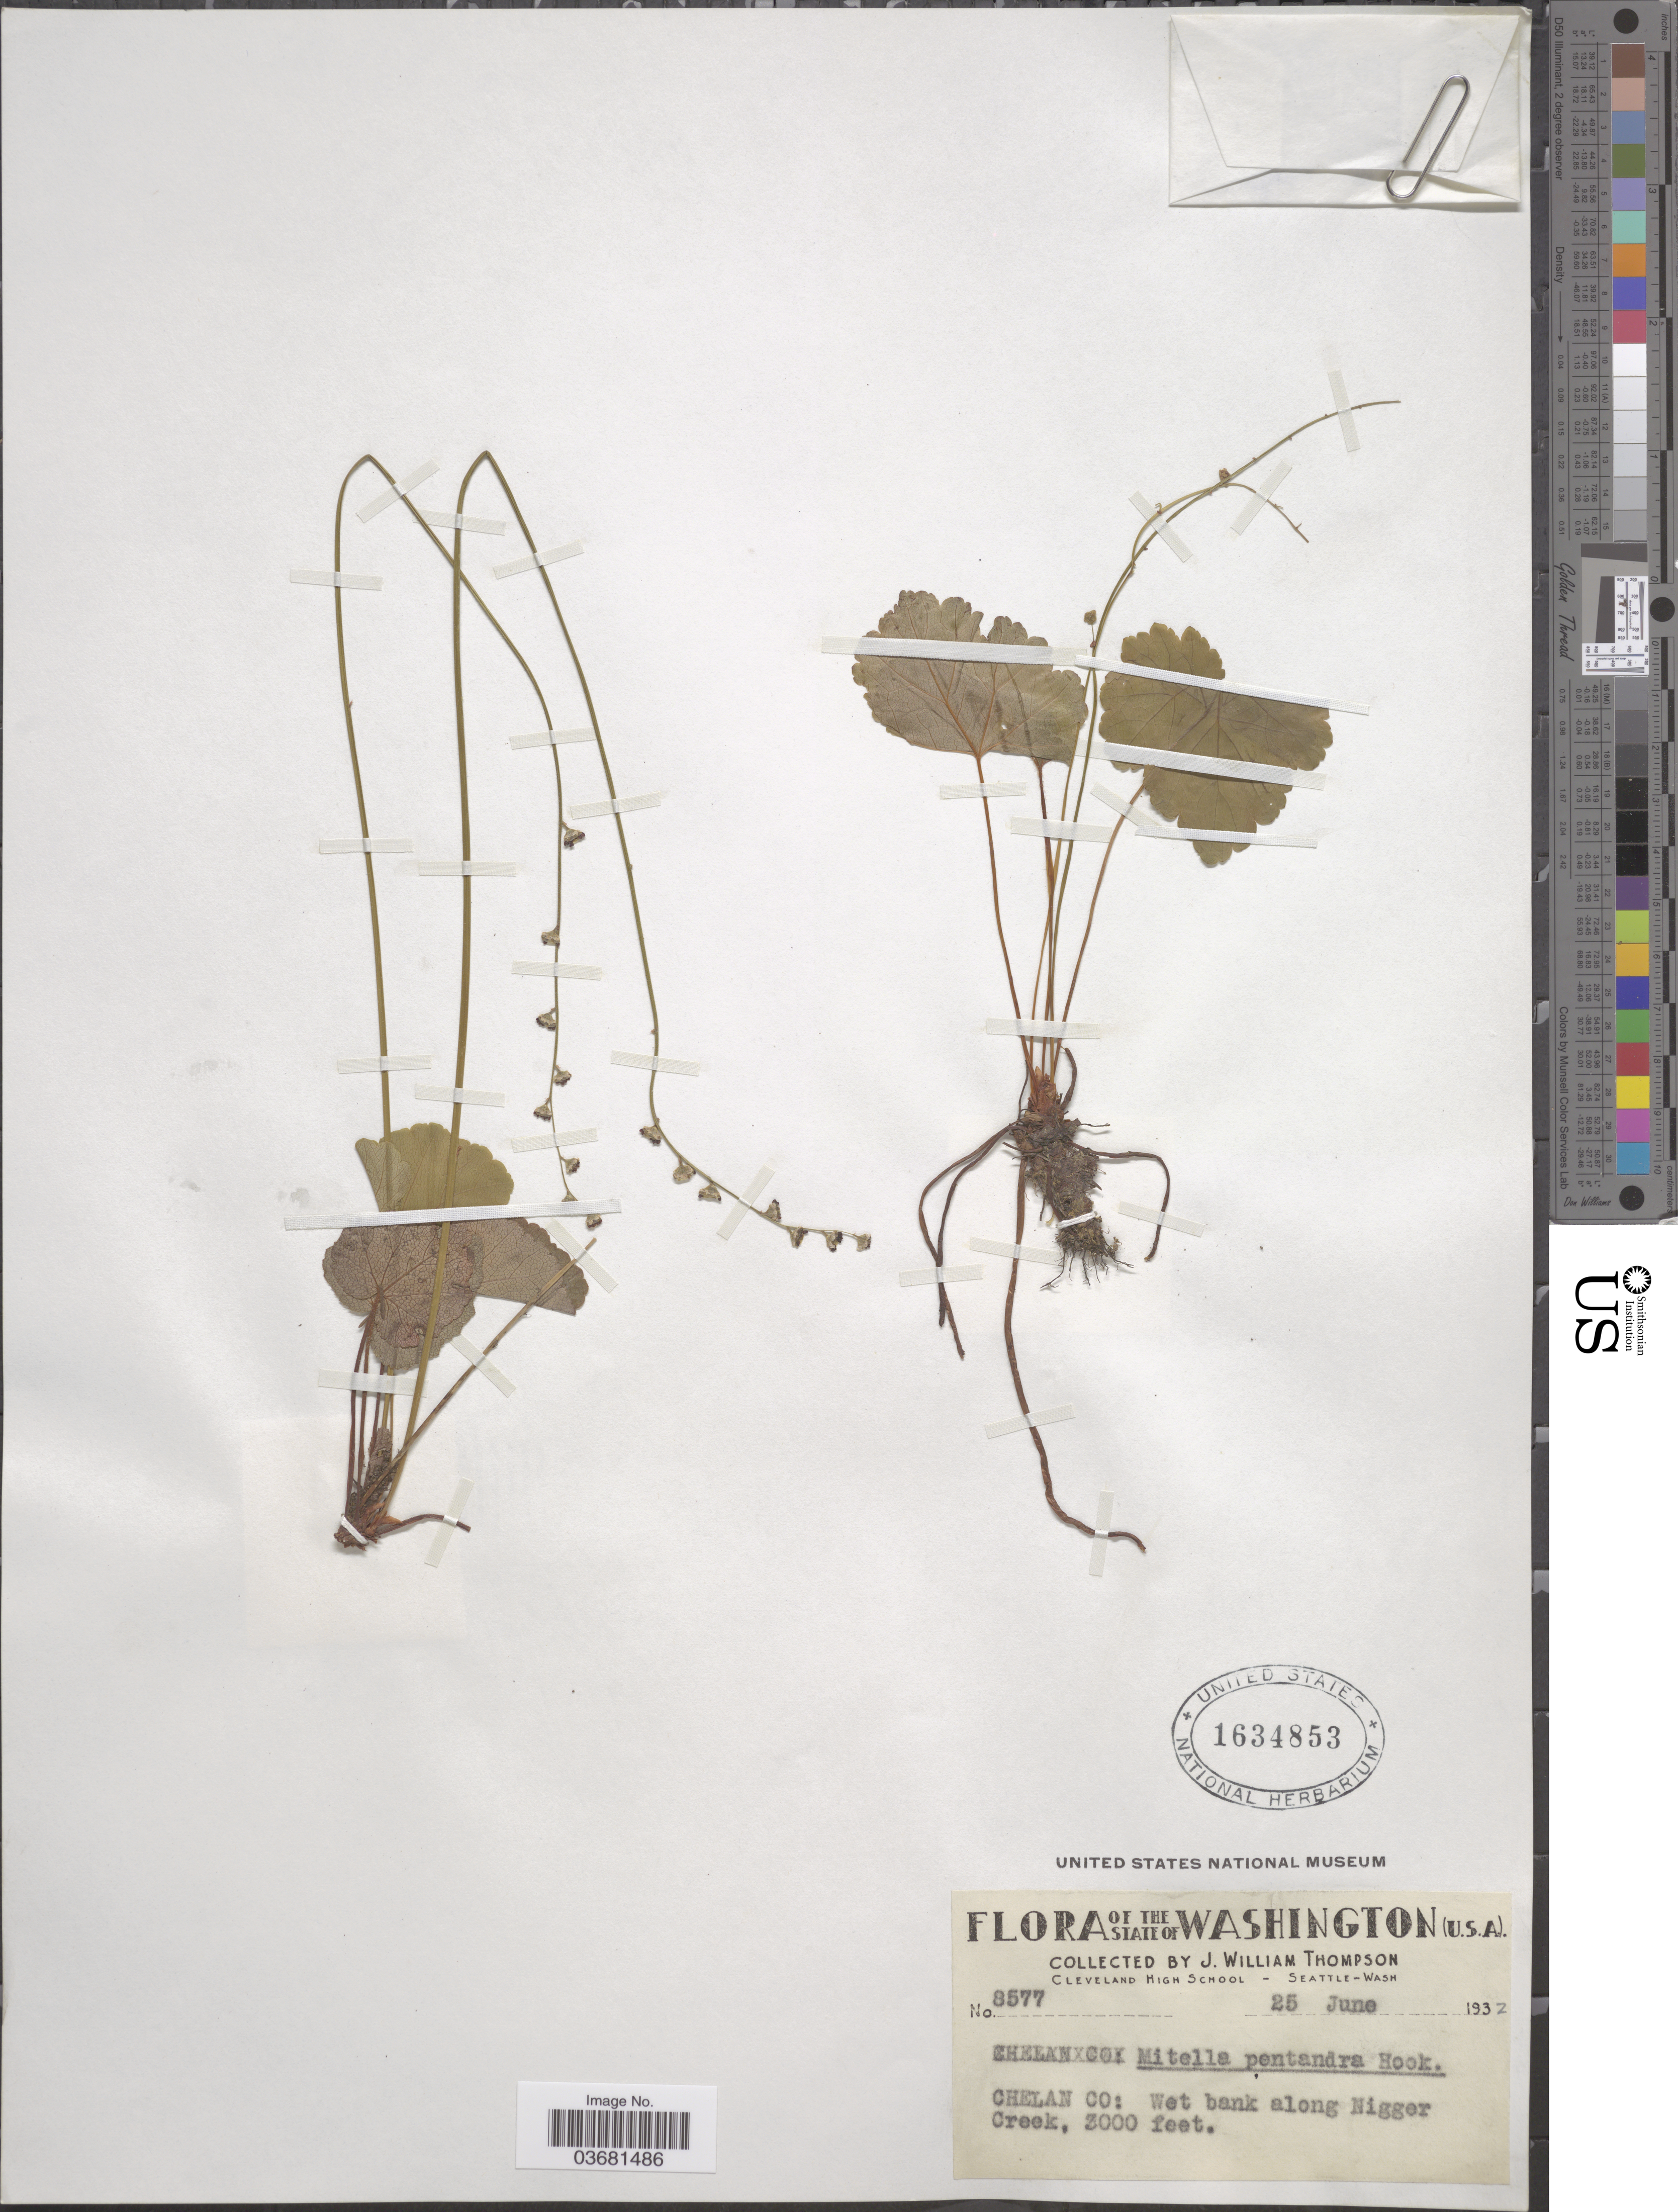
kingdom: Plantae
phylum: Tracheophyta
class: Magnoliopsida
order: Saxifragales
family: Saxifragaceae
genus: Mitella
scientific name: Mitella pentandra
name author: Hook.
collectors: J. W. Thompson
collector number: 8577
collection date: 1932-06-25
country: United States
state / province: Washington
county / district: Chelan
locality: Chelan Co: Wet bank along Nigger Creek.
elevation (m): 914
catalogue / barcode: US 1634853